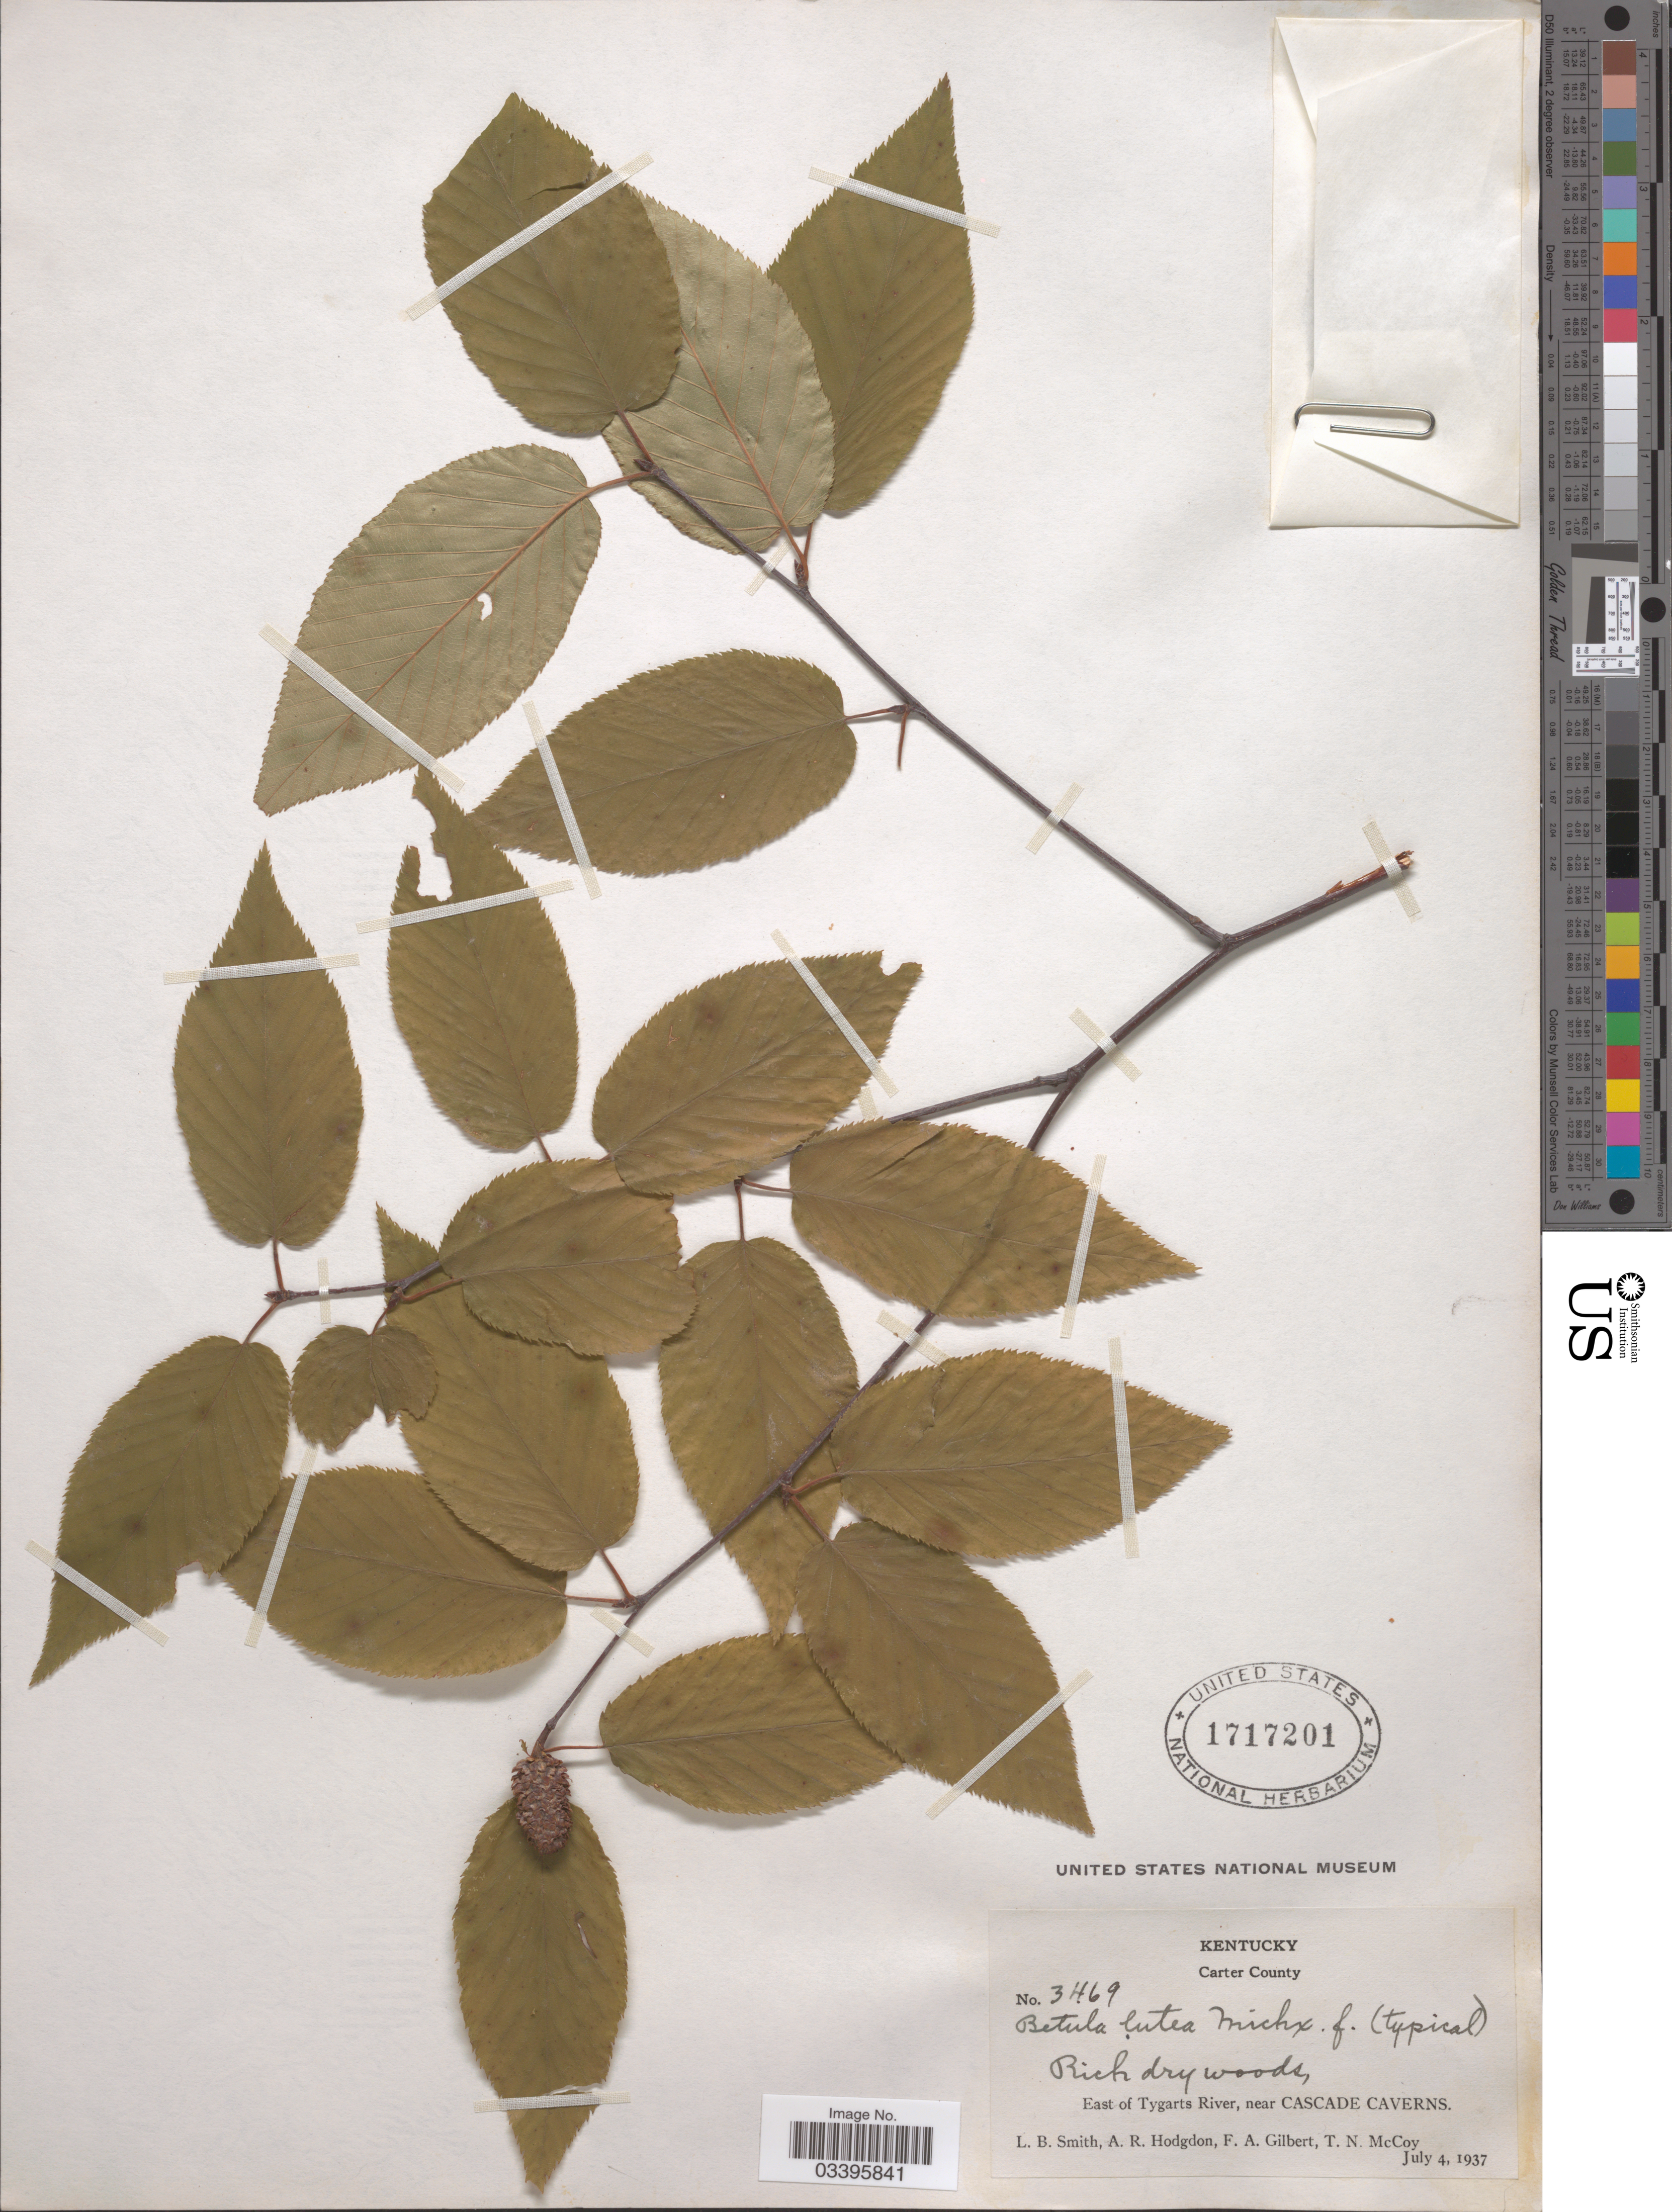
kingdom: Plantae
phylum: Tracheophyta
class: Magnoliopsida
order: Fagales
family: Betulaceae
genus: Betula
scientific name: Betula lutea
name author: F. Michx.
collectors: L. Smith, A. Hodgon, F. A. Gilbert & T. N. McCoy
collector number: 3469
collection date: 1937-07-04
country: United States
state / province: Kentucky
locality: Carter County. East of Tygarts River, near Cascade Caverns.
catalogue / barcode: US 1717201